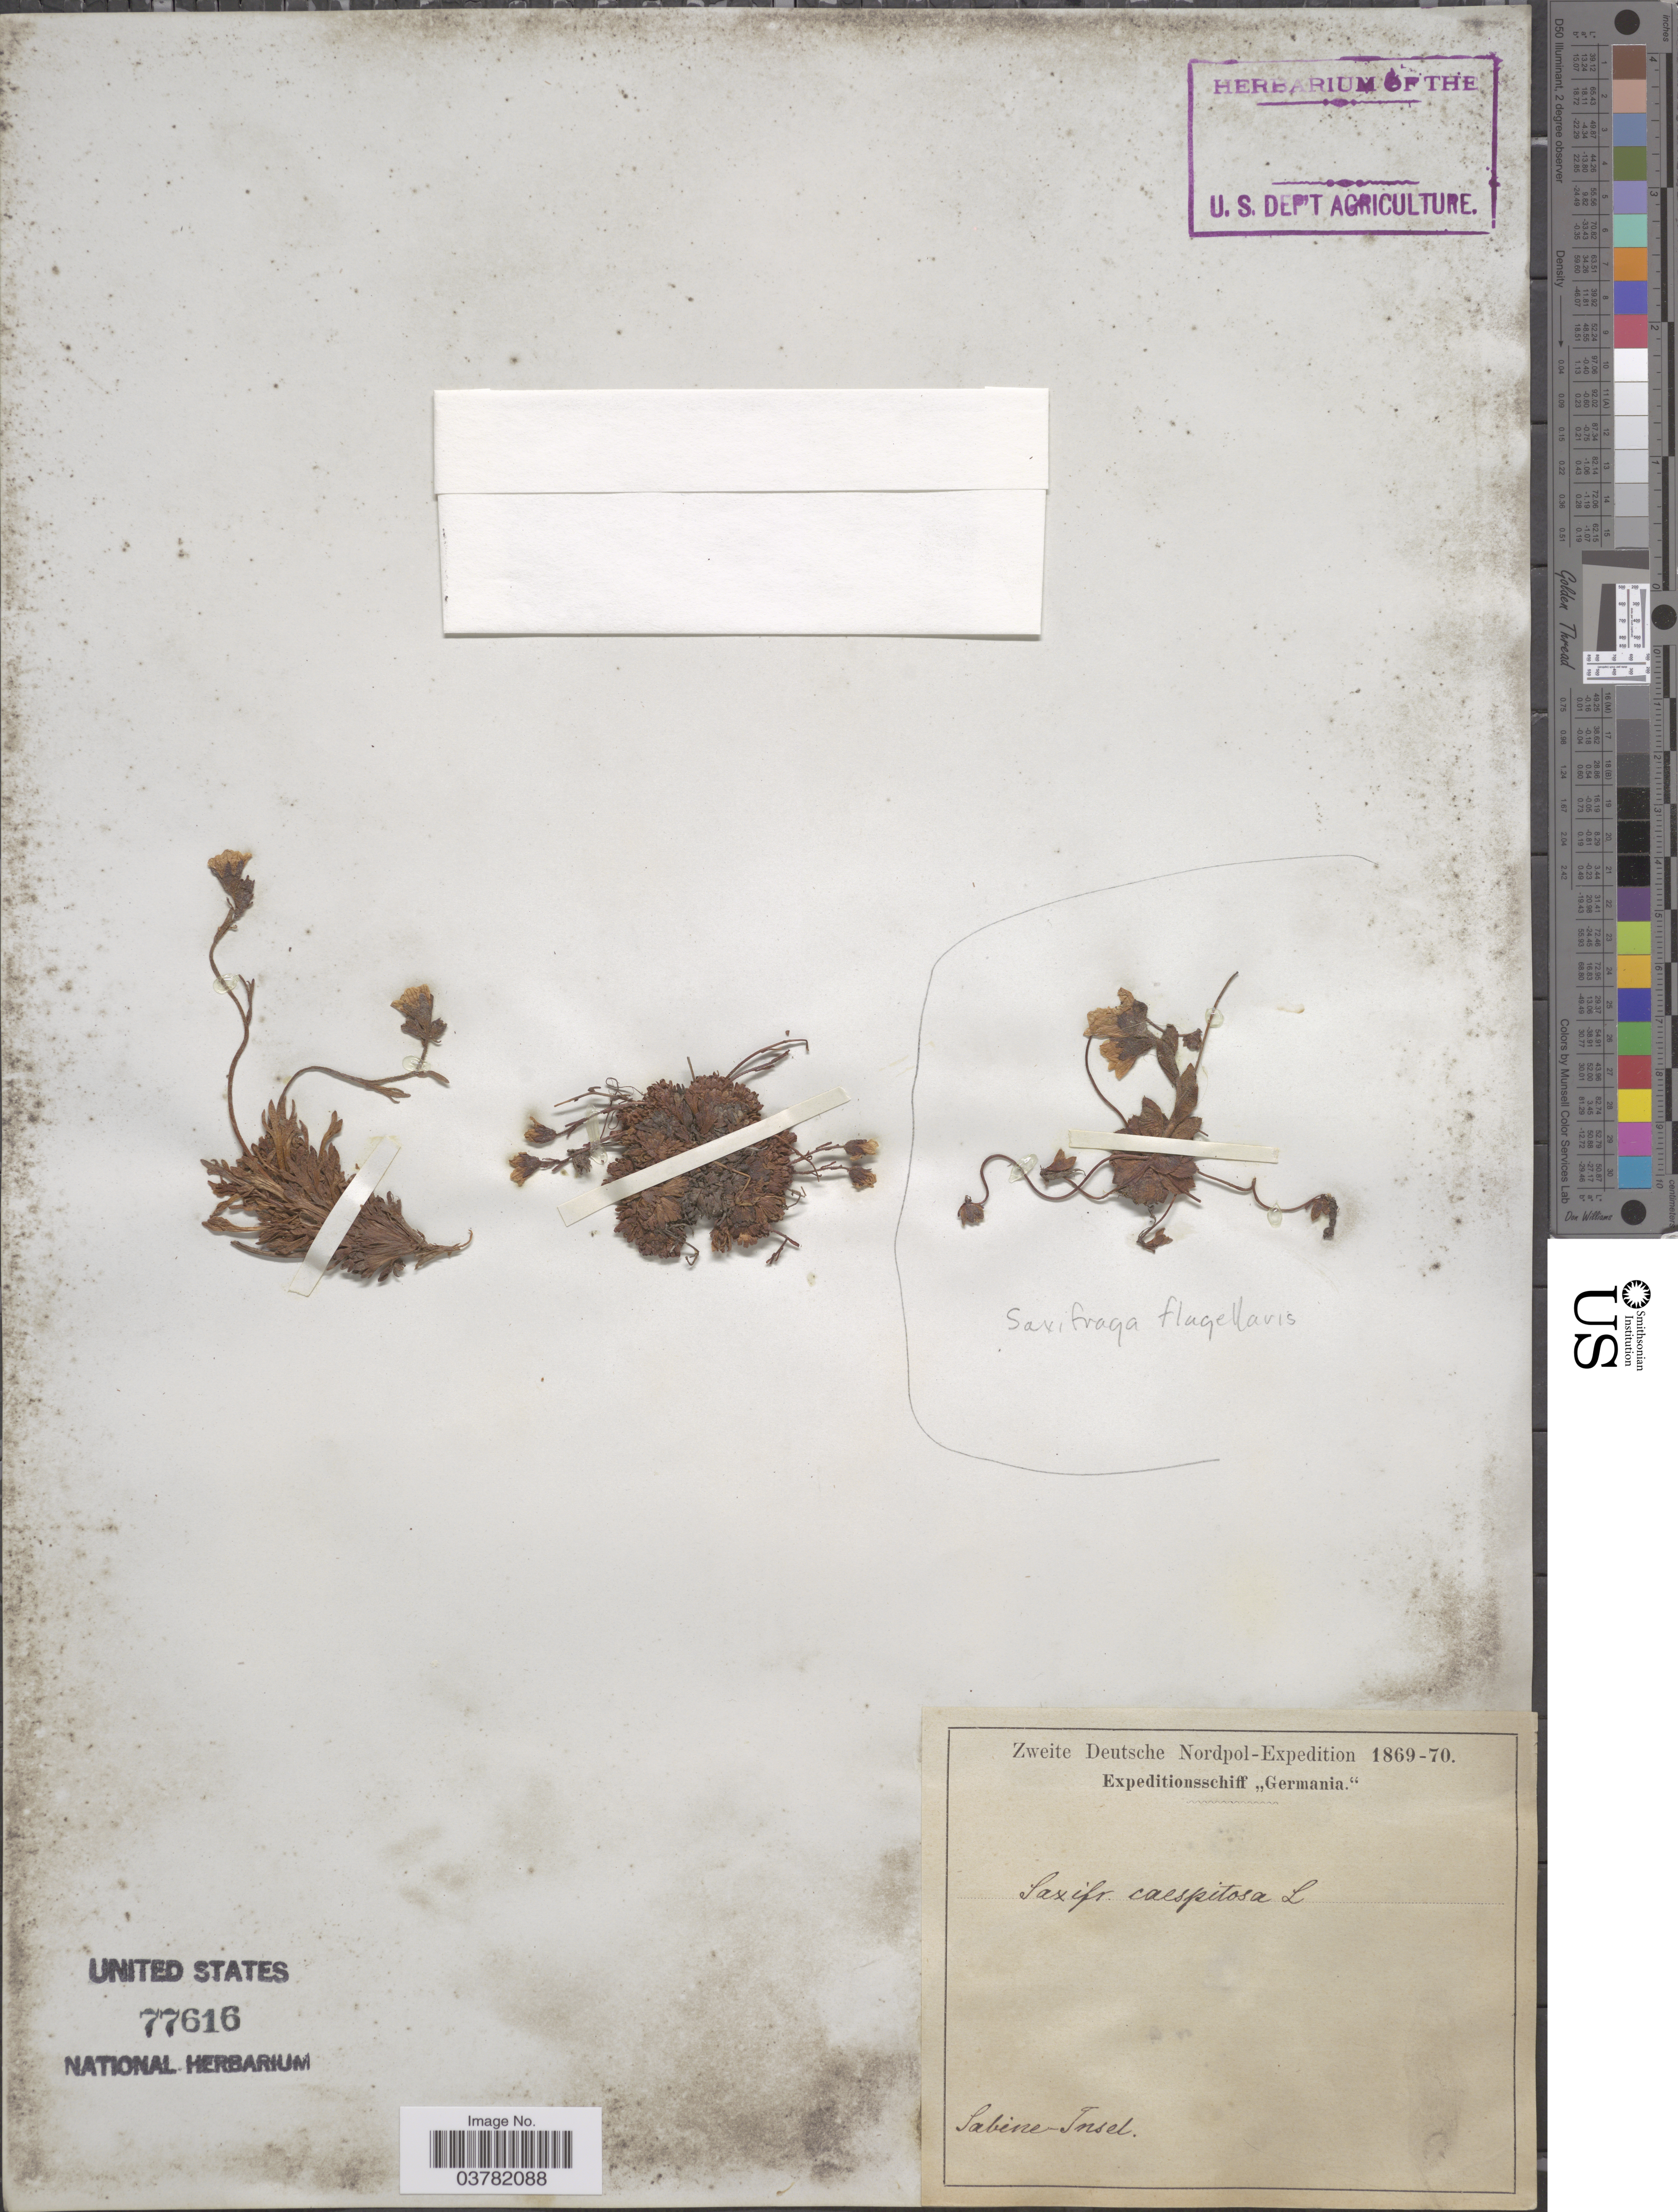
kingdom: Plantae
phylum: Tracheophyta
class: Magnoliopsida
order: Saxifragales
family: Saxifragaceae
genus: Saxifraga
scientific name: Saxifraga caespitosa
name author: L.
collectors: Zweite Deutsche Nordpol-Expedition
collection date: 1869/1870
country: Germany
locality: Sabine-Insel.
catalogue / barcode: US 77616